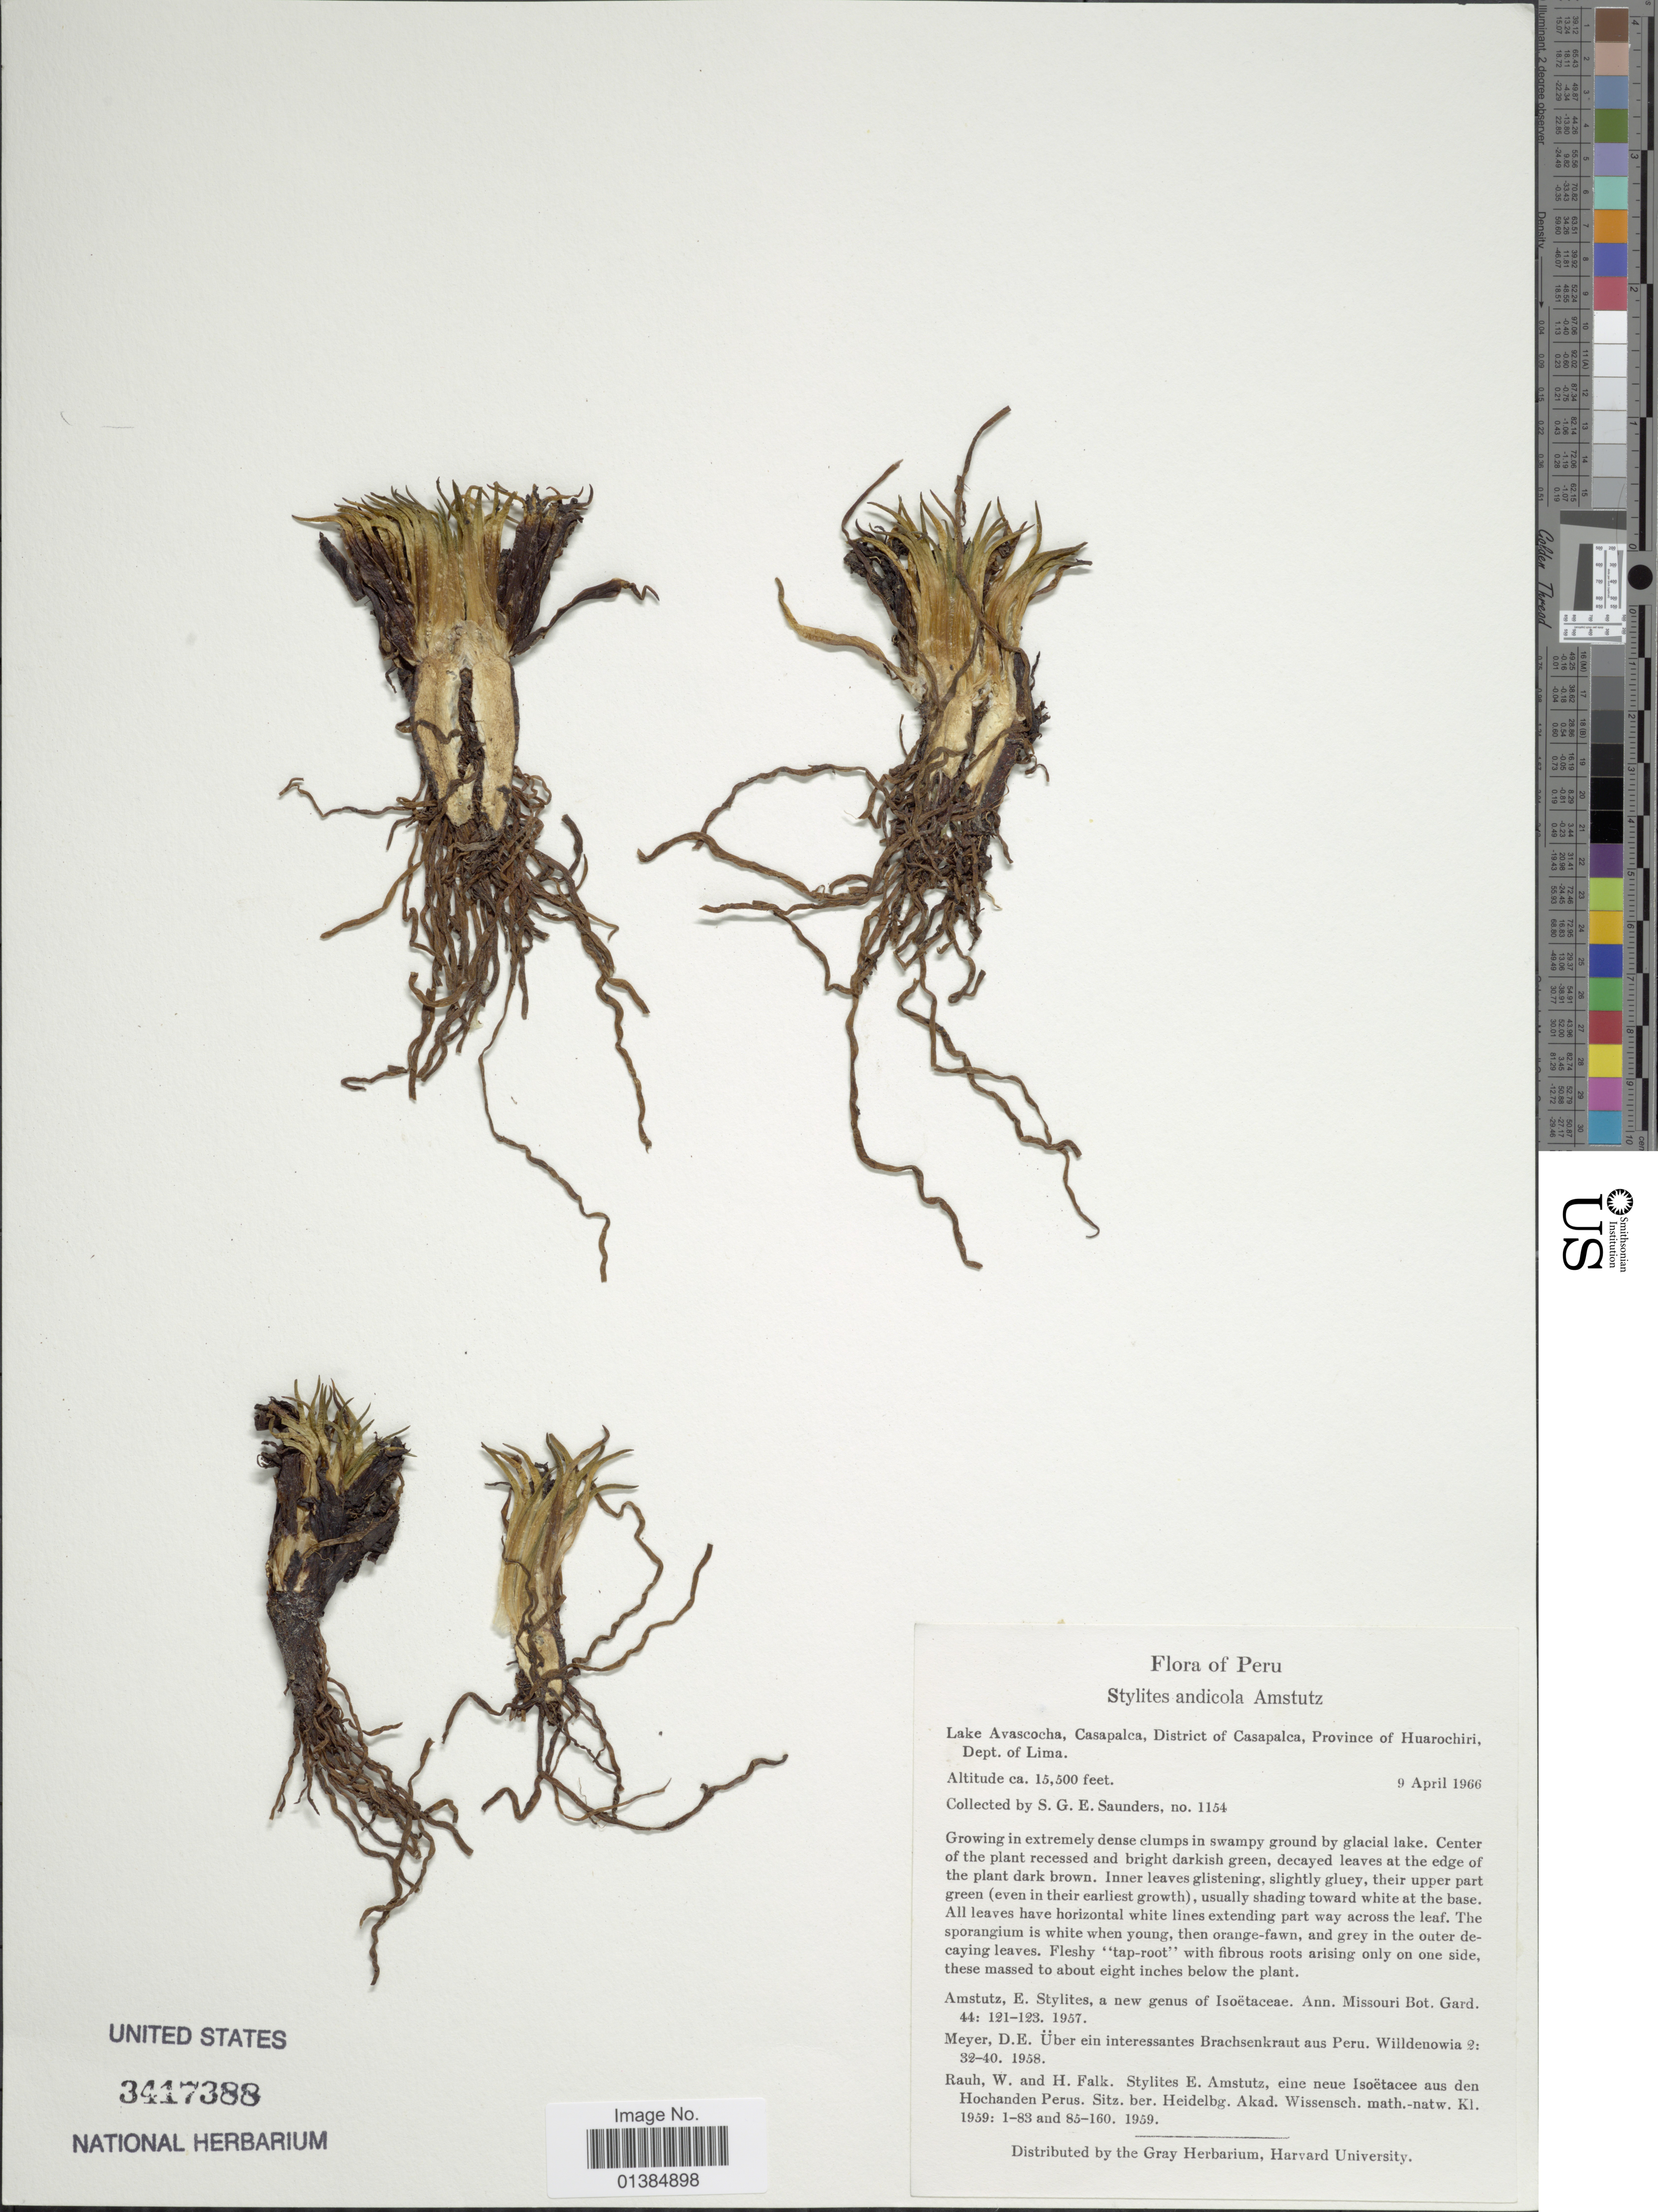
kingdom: Plantae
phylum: Tracheophyta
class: Lycopodiopsida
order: Isoetales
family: Isoetaceae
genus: Isoetes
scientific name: Isoetes andicola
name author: (Amstutz) L.D. Gómez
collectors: S. G. E. Saunders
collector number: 1154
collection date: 1966-04-09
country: Peru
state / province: Lima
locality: Lake Avascocha, Casapalca, District of Casapalca, Province of Huarochiri.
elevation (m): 4724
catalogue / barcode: US 3417388